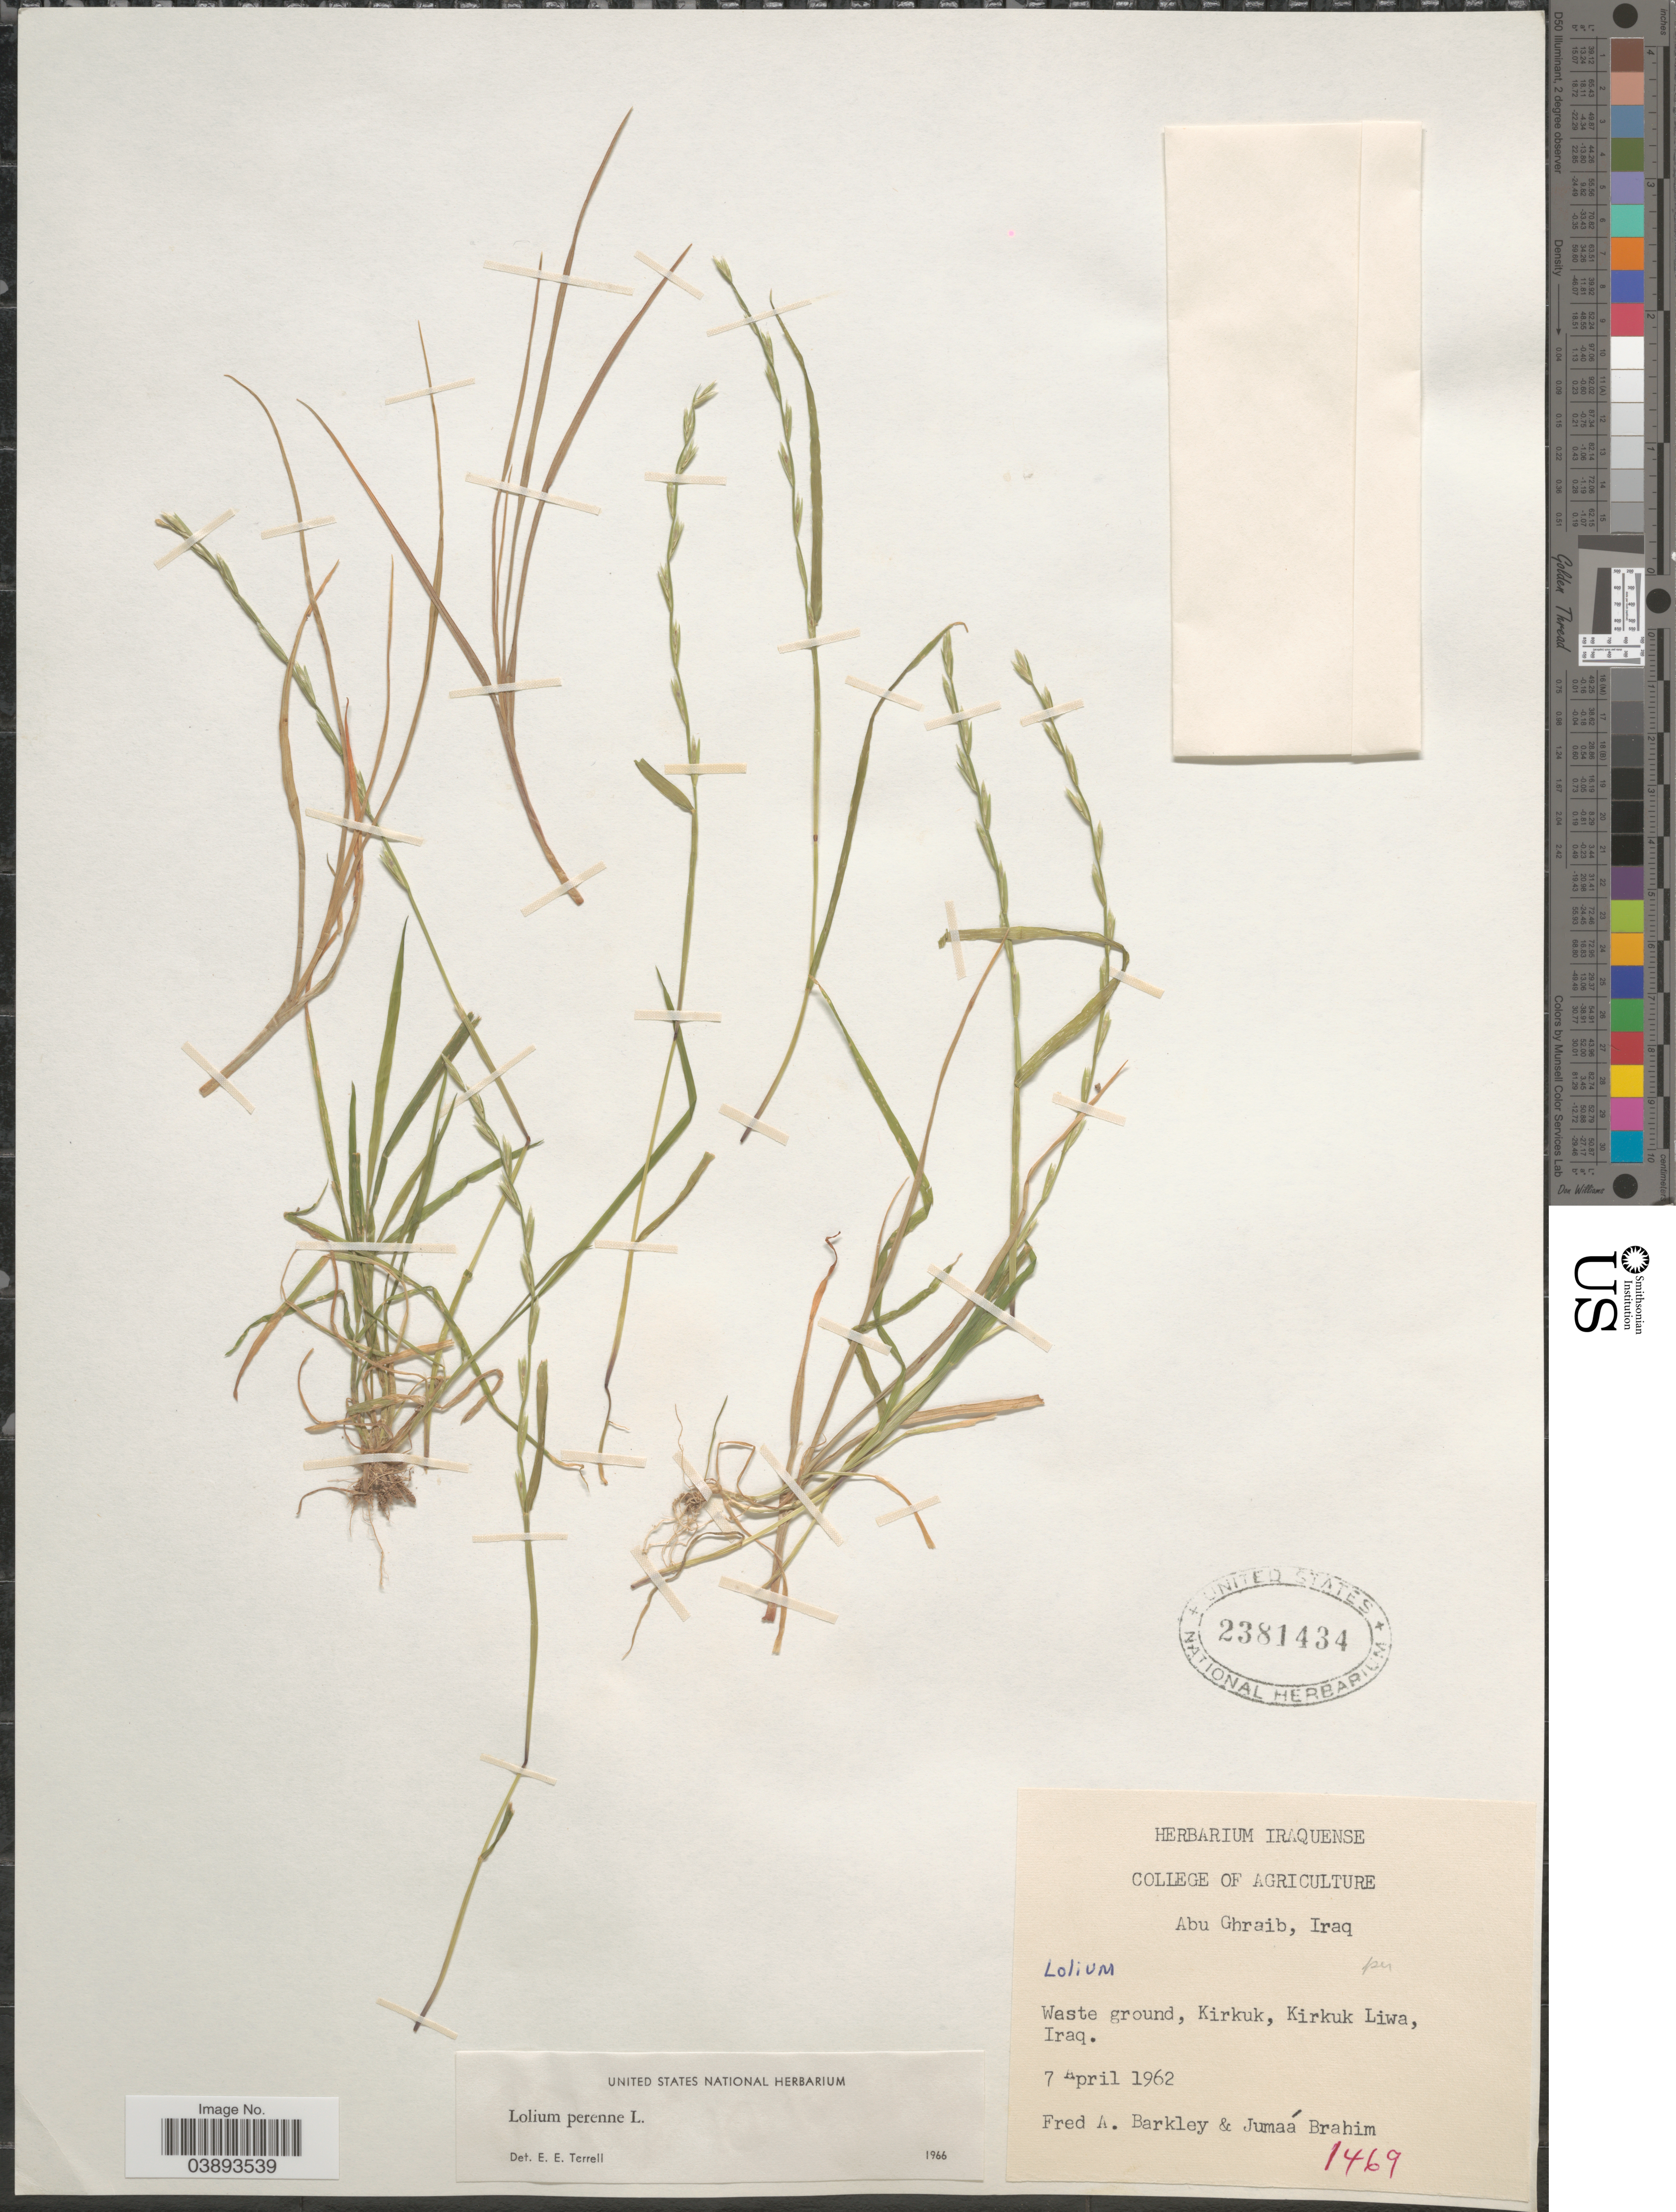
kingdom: Plantae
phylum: Tracheophyta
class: Liliopsida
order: Poales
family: Poaceae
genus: Lolium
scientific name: Lolium persicum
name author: Boiss. & Hohen.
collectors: F. A. Barkley & Brahim M., J.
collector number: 1469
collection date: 1962-04-07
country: Iraq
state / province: Kirkūk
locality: Kirkuk, Kirkuk Liwa.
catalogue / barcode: US 2381434